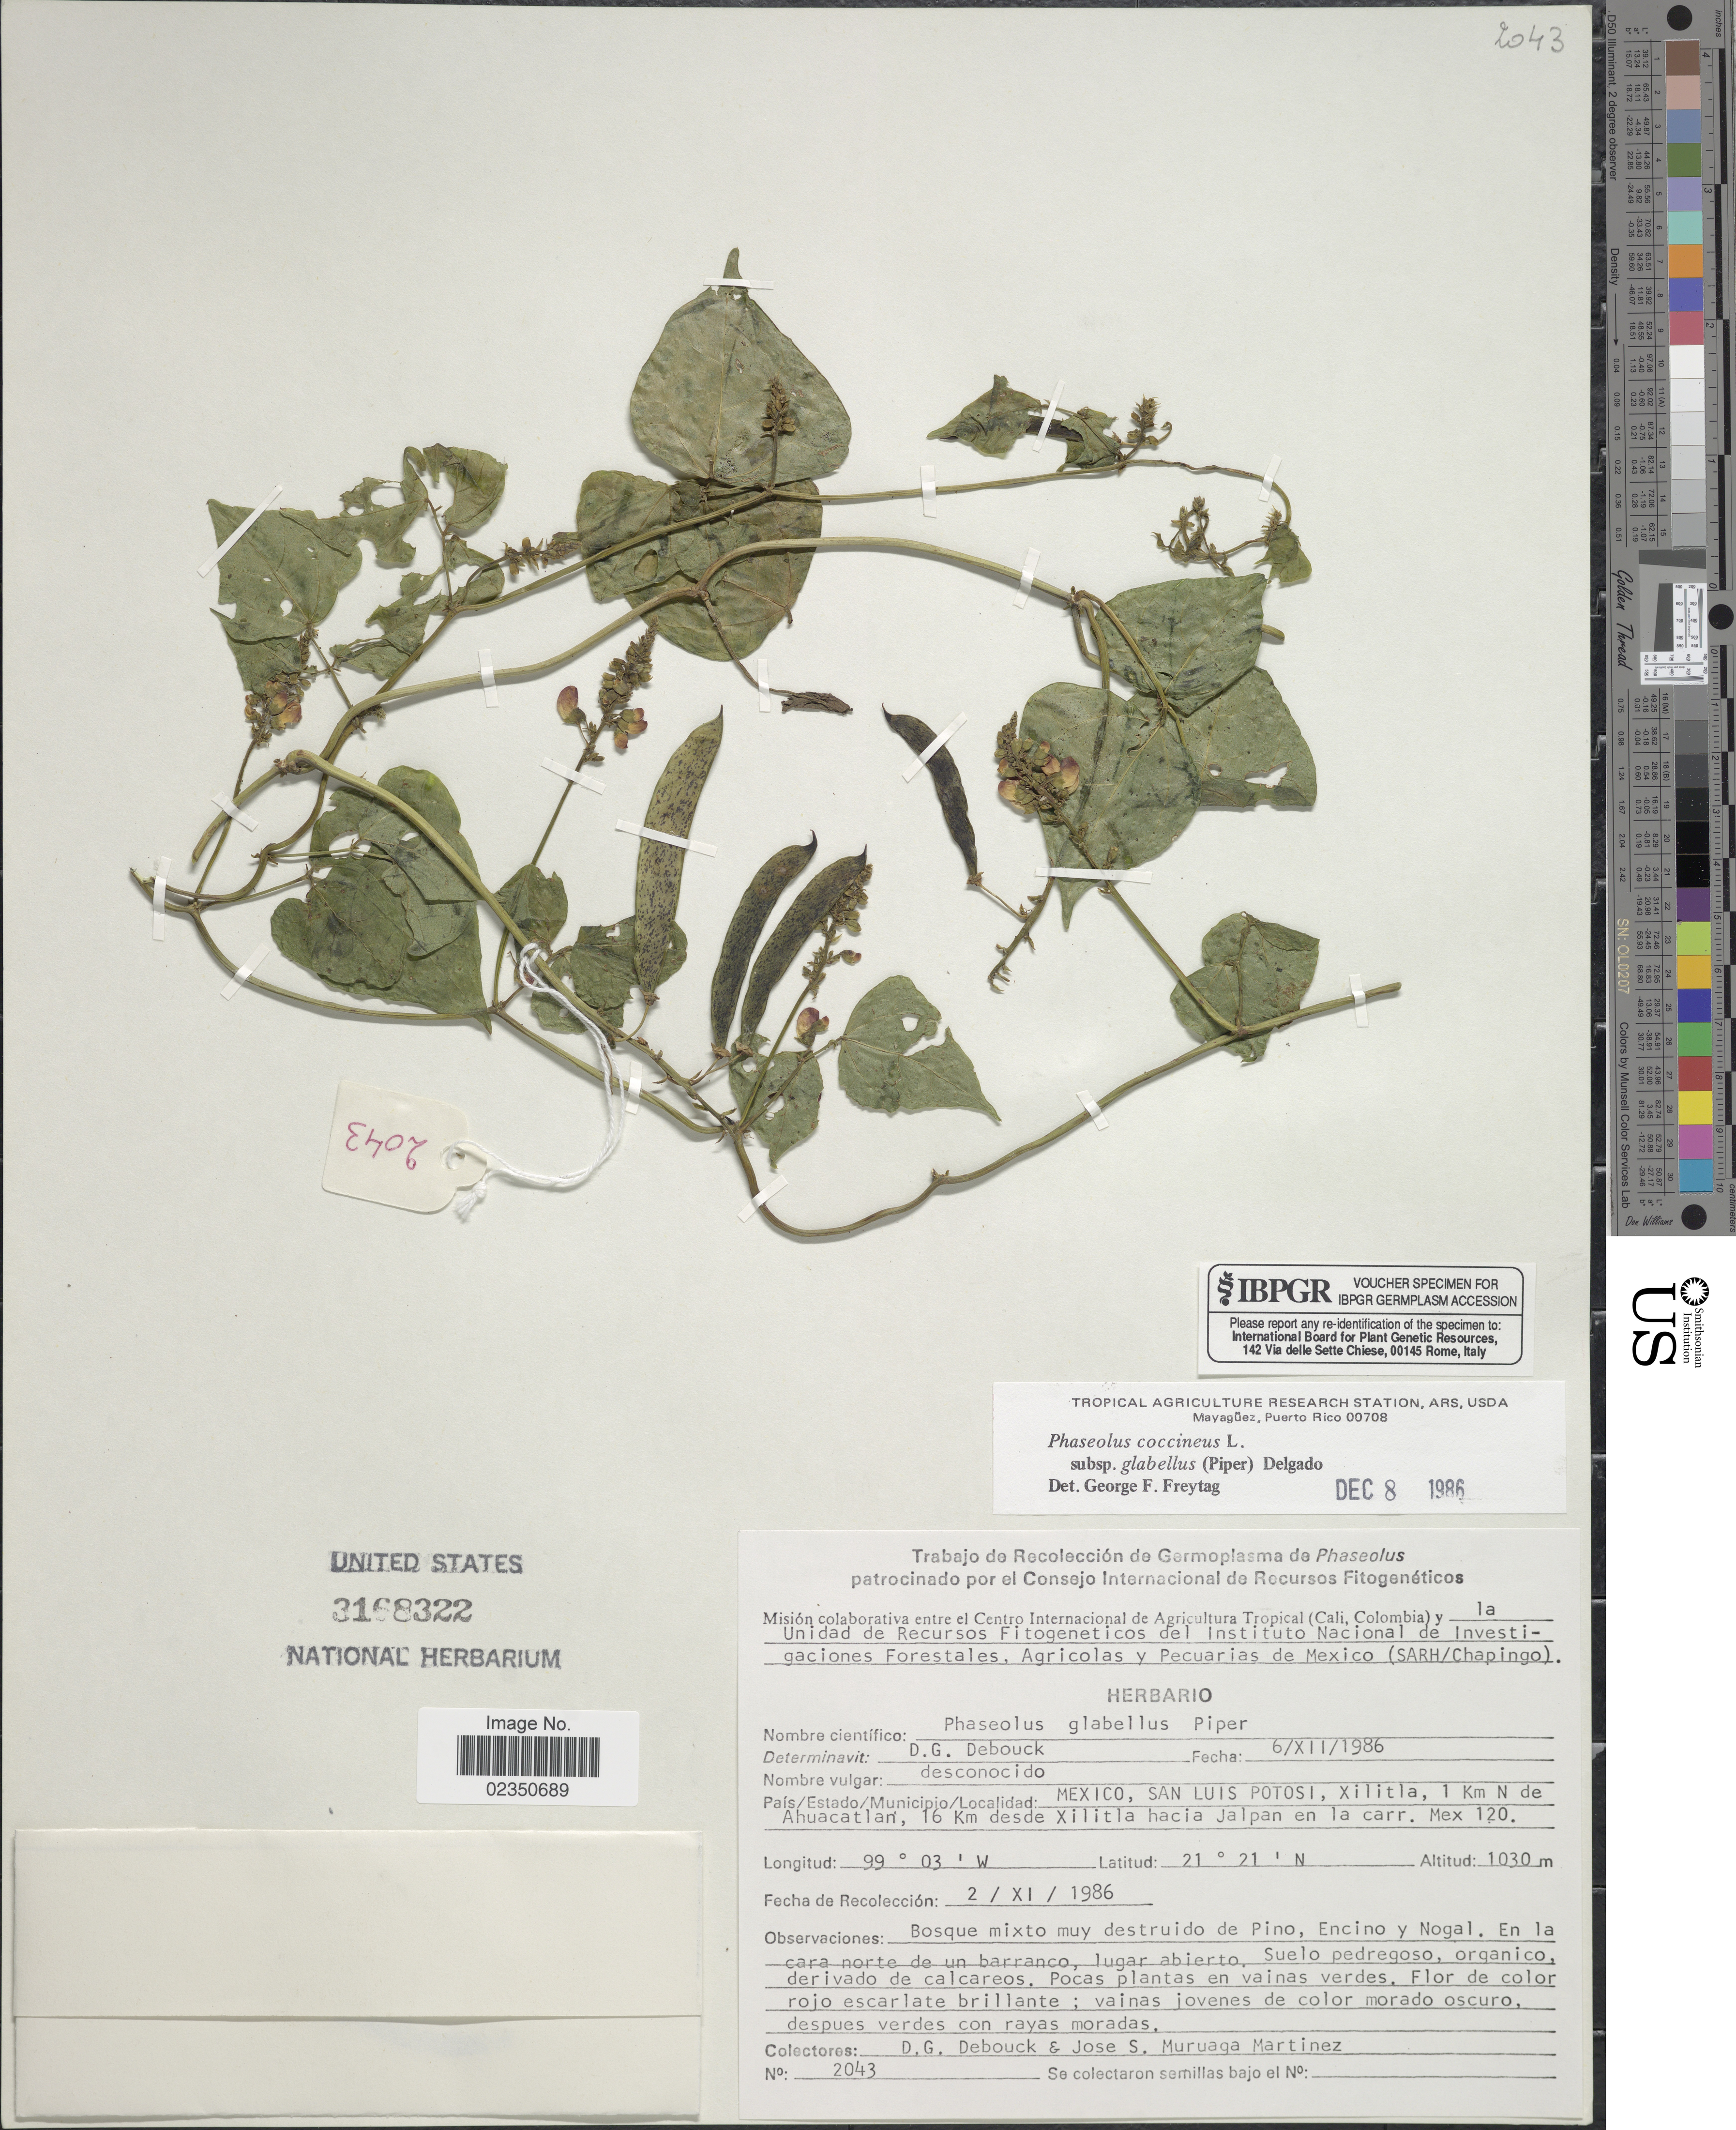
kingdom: Plantae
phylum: Tracheophyta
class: Magnoliopsida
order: Fabales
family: Fabaceae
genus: Phaseolus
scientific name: Phaseolus glabellus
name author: Piper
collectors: D. Debouck & J. Muruaga Martinez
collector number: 2043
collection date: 1986-11-02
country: Mexico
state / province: San Luis Potosí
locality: Xilitla, 1 km N de Ahuacatlan, 16 km desde Xilitla hacia jalpan en la carr. Mex 120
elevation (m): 1030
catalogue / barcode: US 3168322